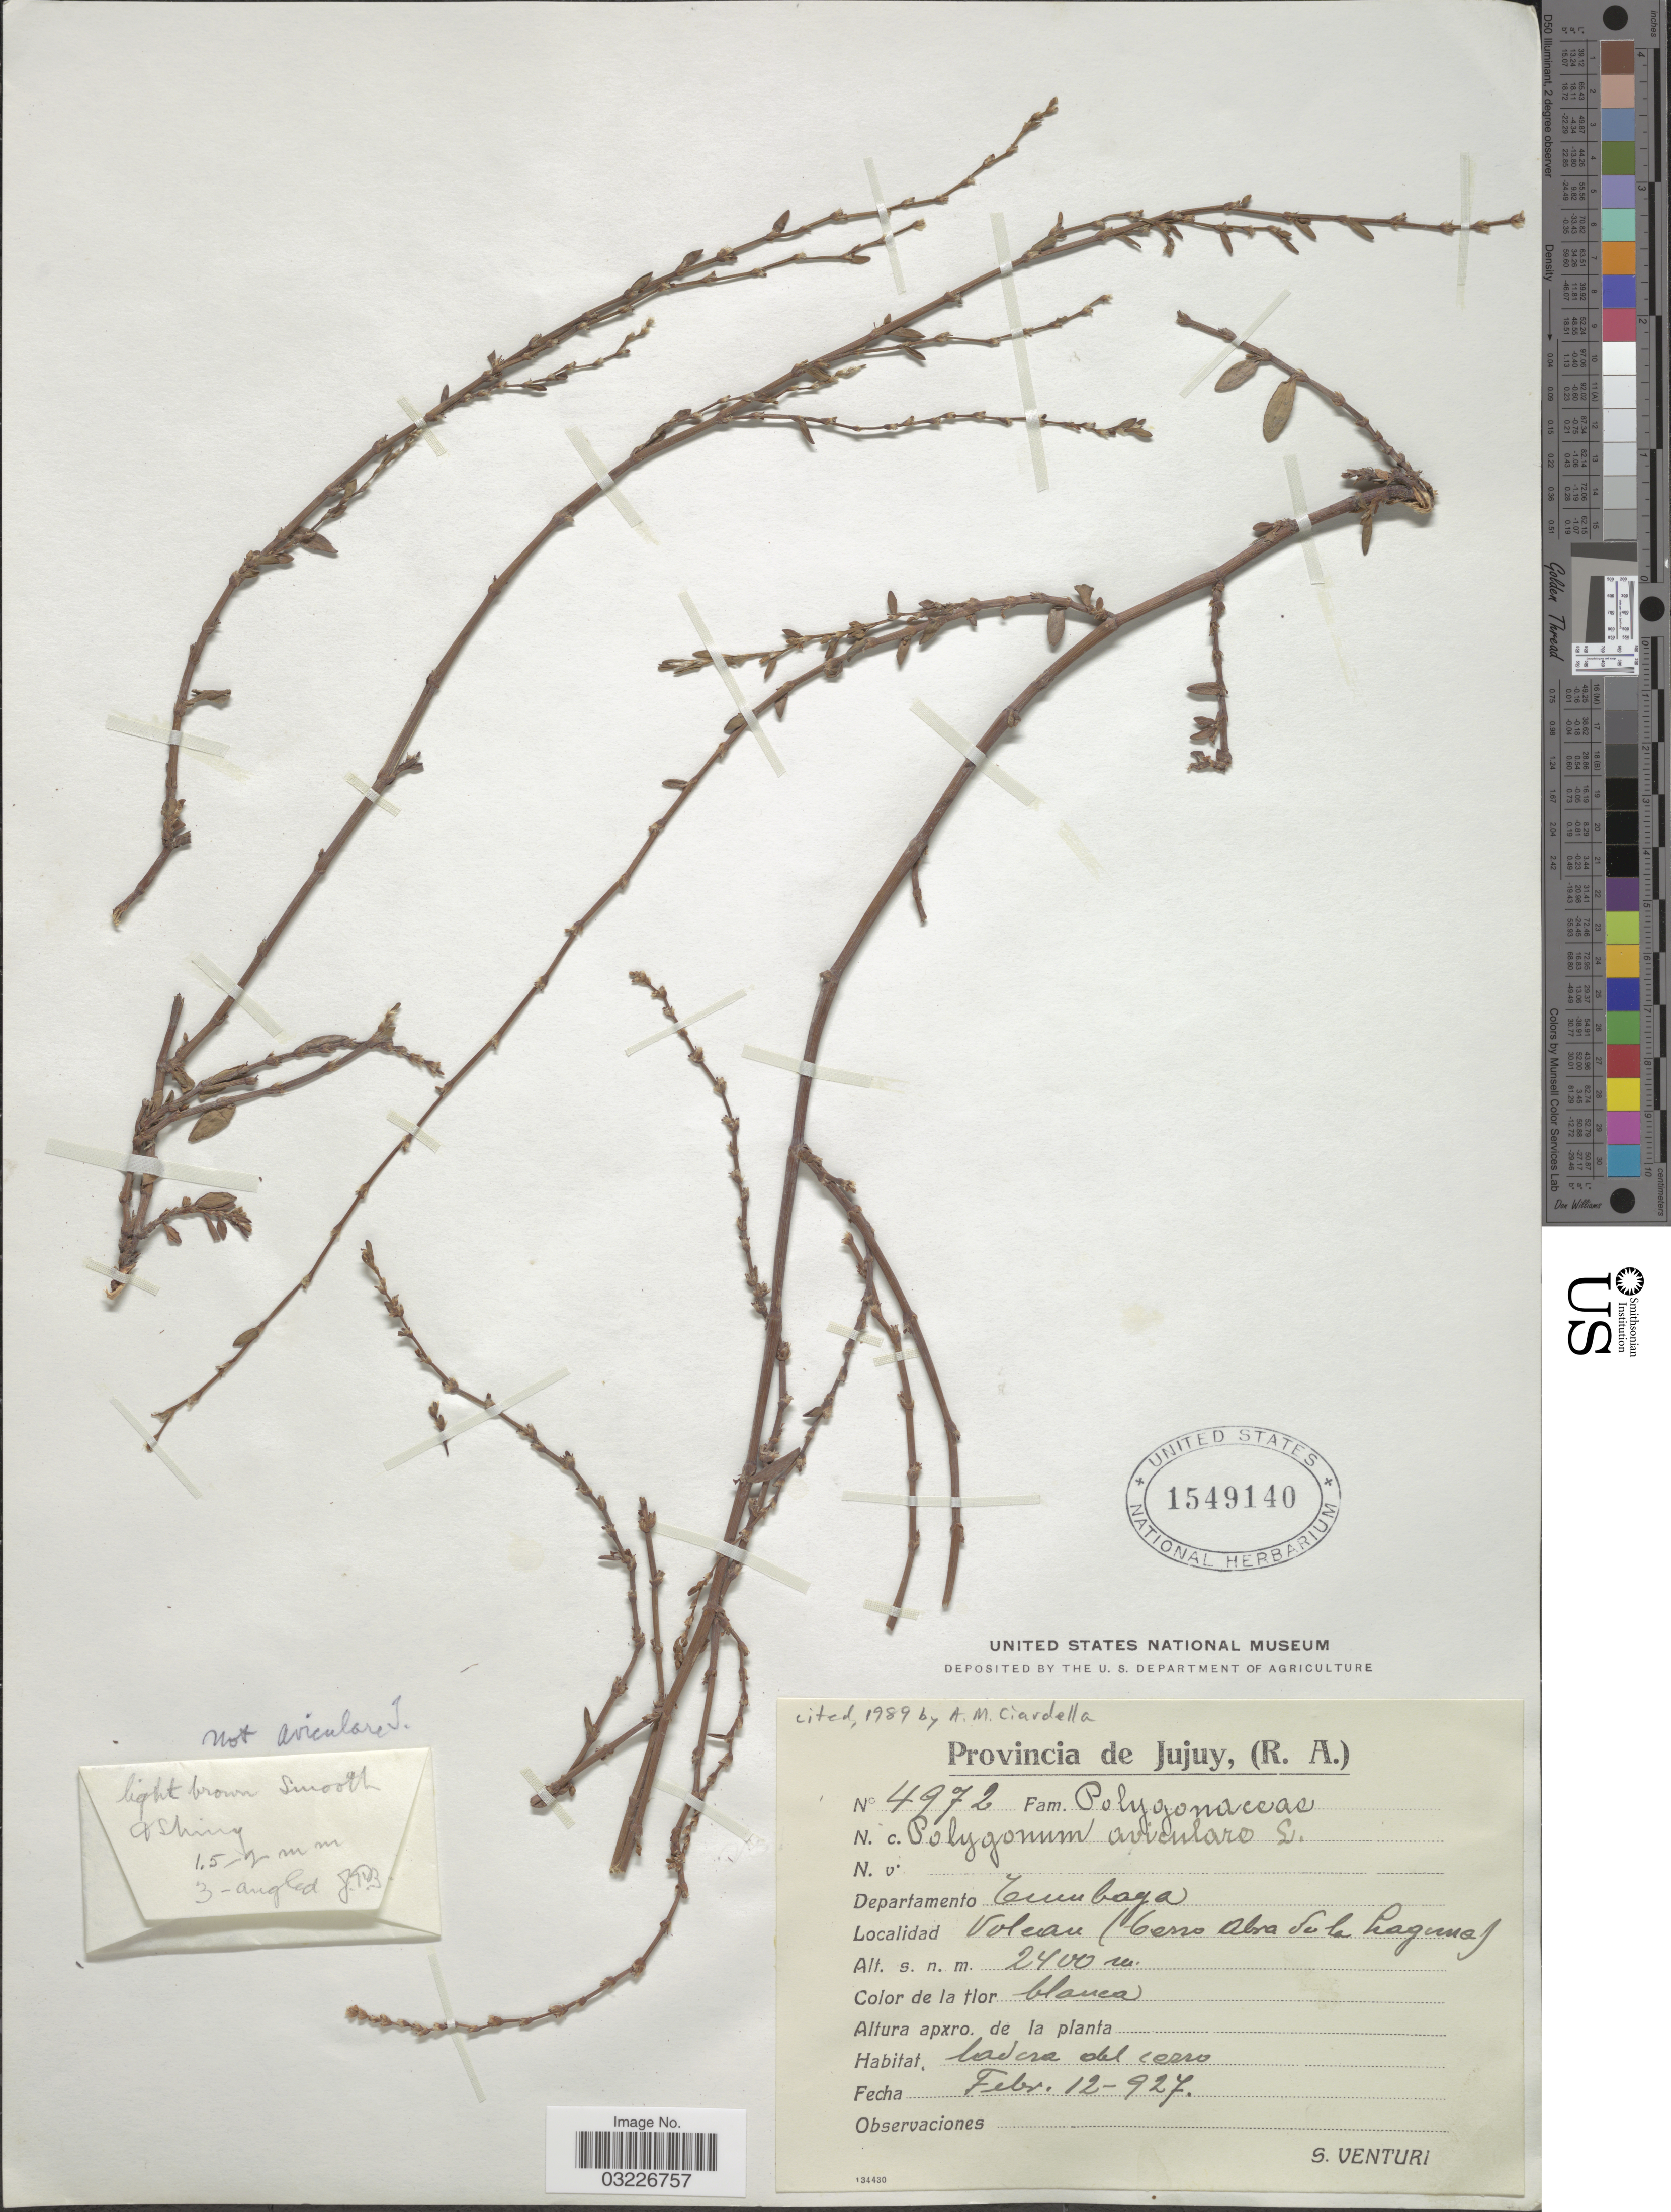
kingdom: Plantae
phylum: Tracheophyta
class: Magnoliopsida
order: Caryophyllales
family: Polygonaceae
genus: Polygonum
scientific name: Polygonum aviculare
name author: L.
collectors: S. Venturi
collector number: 4972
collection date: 1927-12-12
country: Argentina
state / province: Jujuy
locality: Departamento Tumbaya, Volcan (Cerro Abra de la Laguna).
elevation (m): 2400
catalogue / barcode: US 1549140